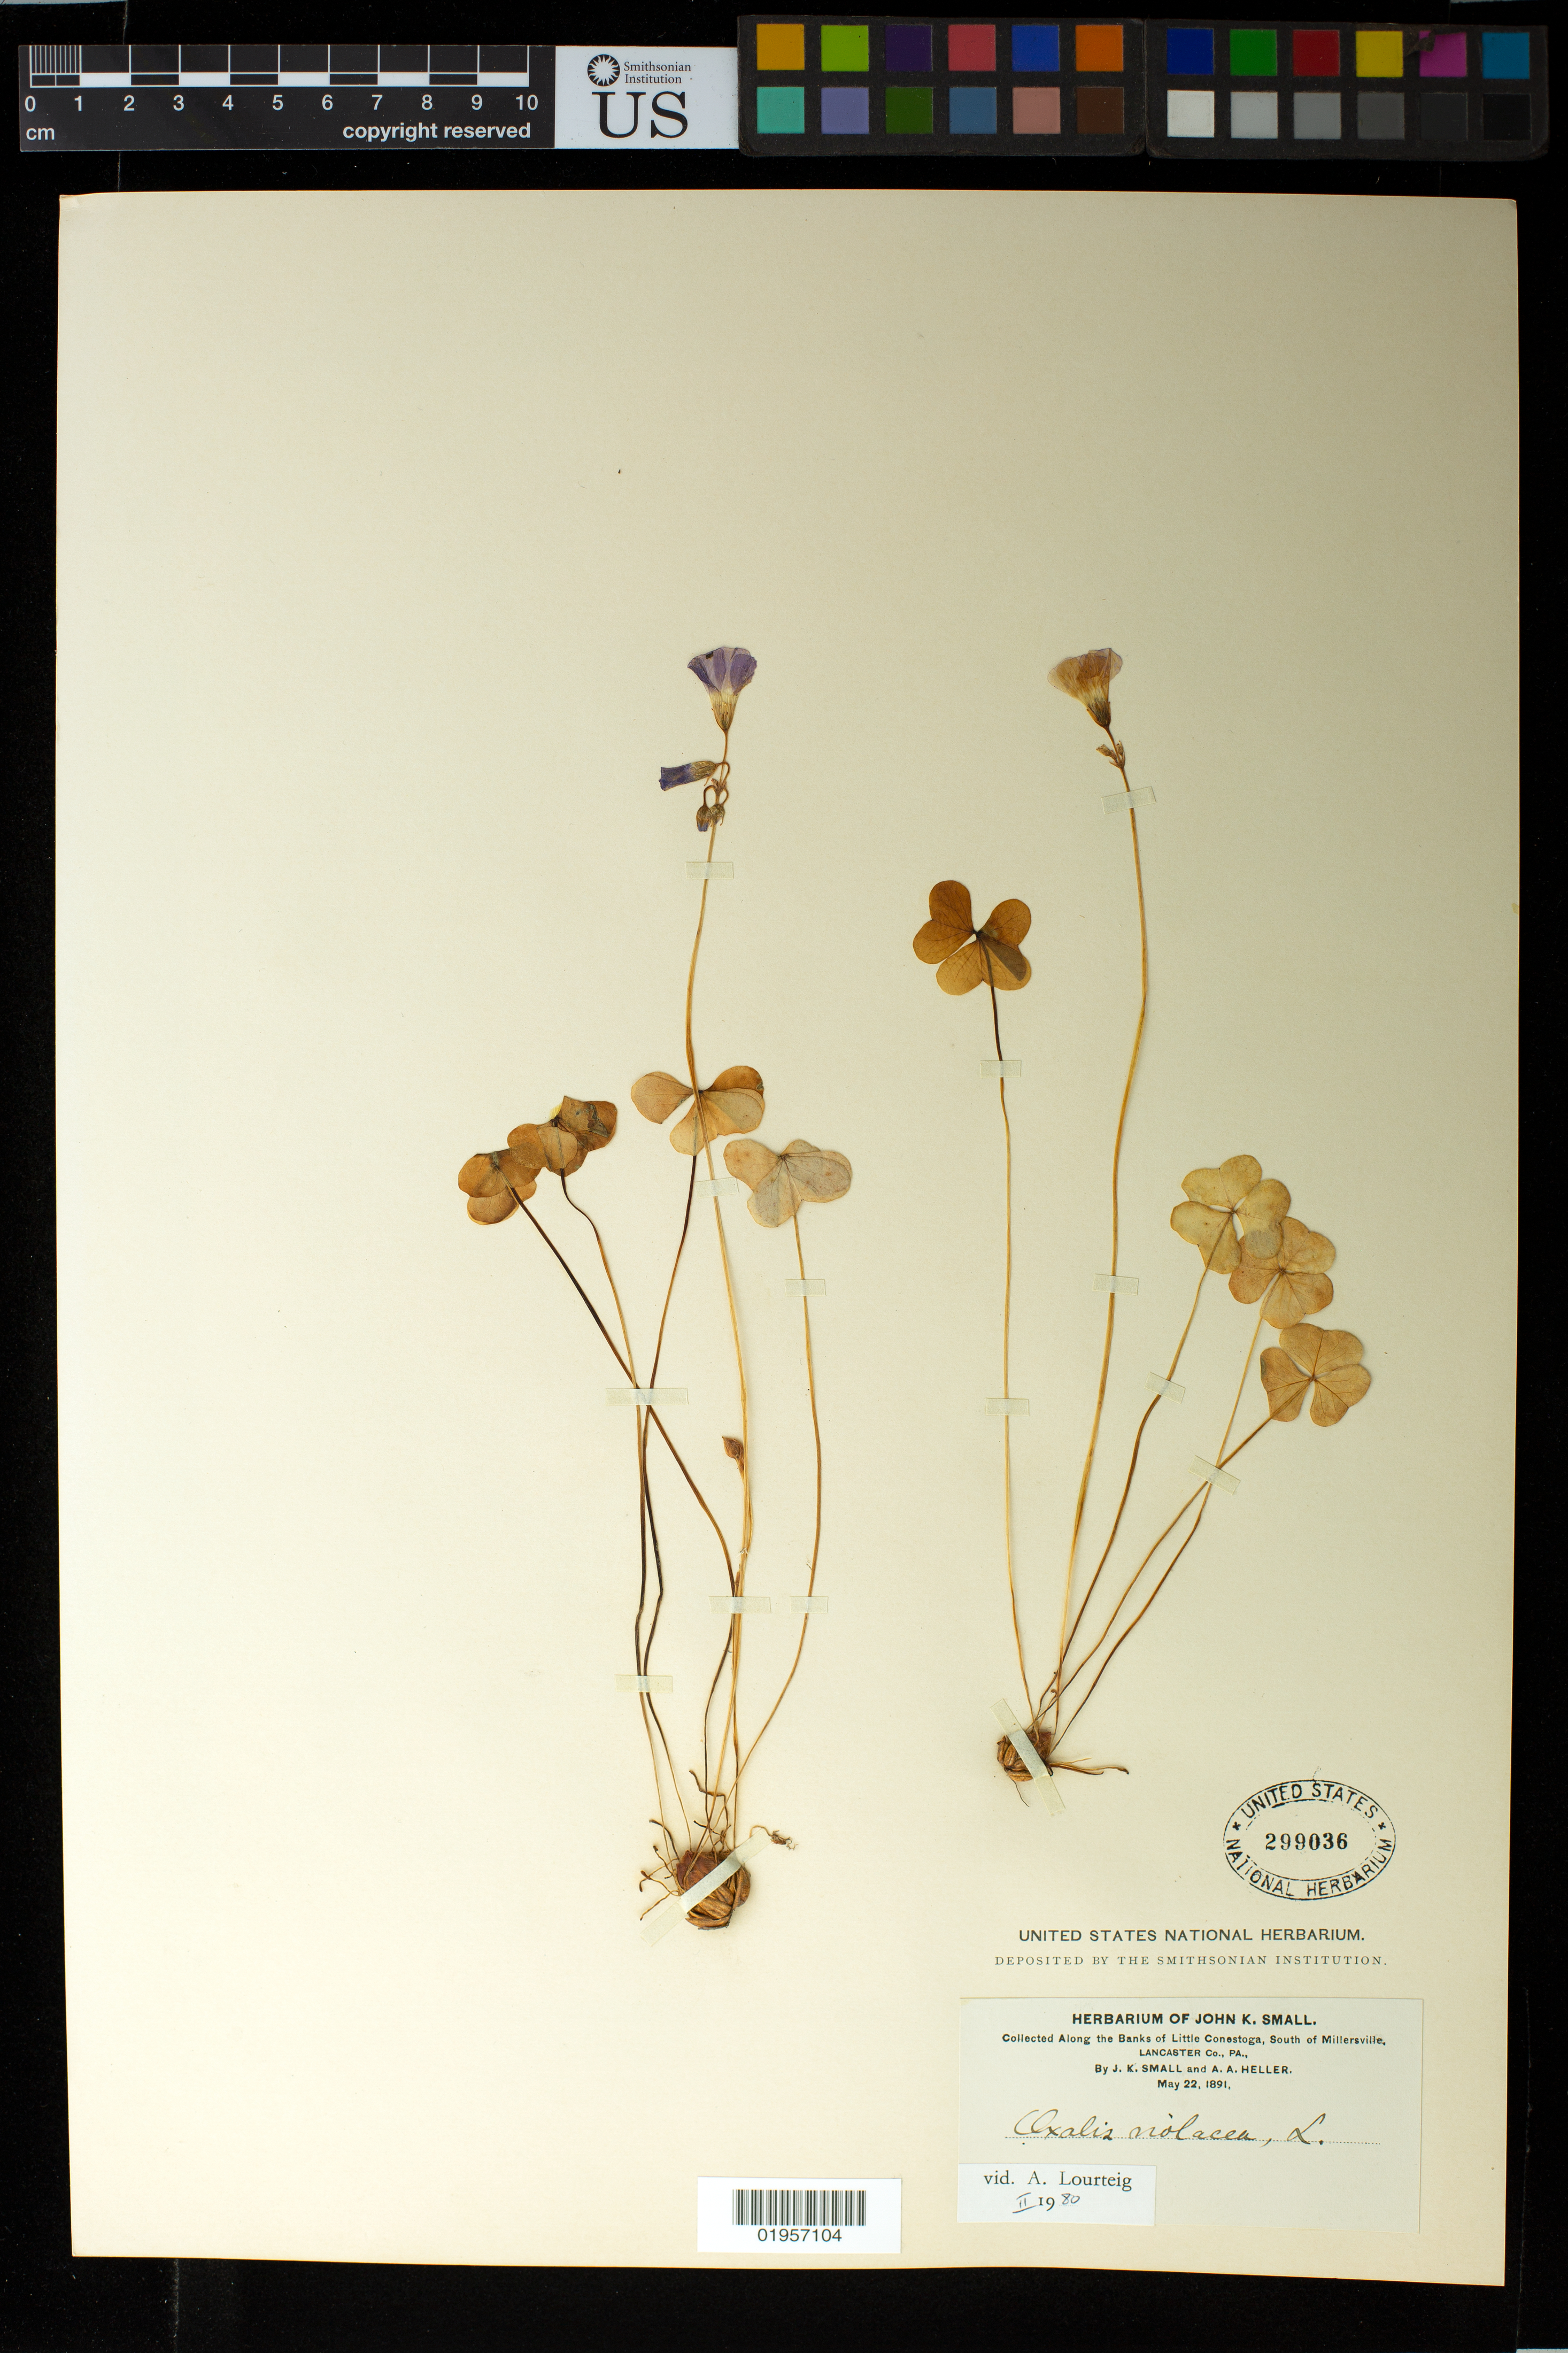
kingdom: Plantae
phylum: Tracheophyta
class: Magnoliopsida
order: Oxalidales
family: Oxalidaceae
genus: Oxalis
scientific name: Oxalis violacea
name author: L.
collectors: J. K. Small & A. A. Heller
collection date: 1891-05-22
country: United States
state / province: Pennsylvania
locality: Along the Banks of Little Conestoga, South of Millersville, Lancaster Co.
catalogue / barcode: US 299036